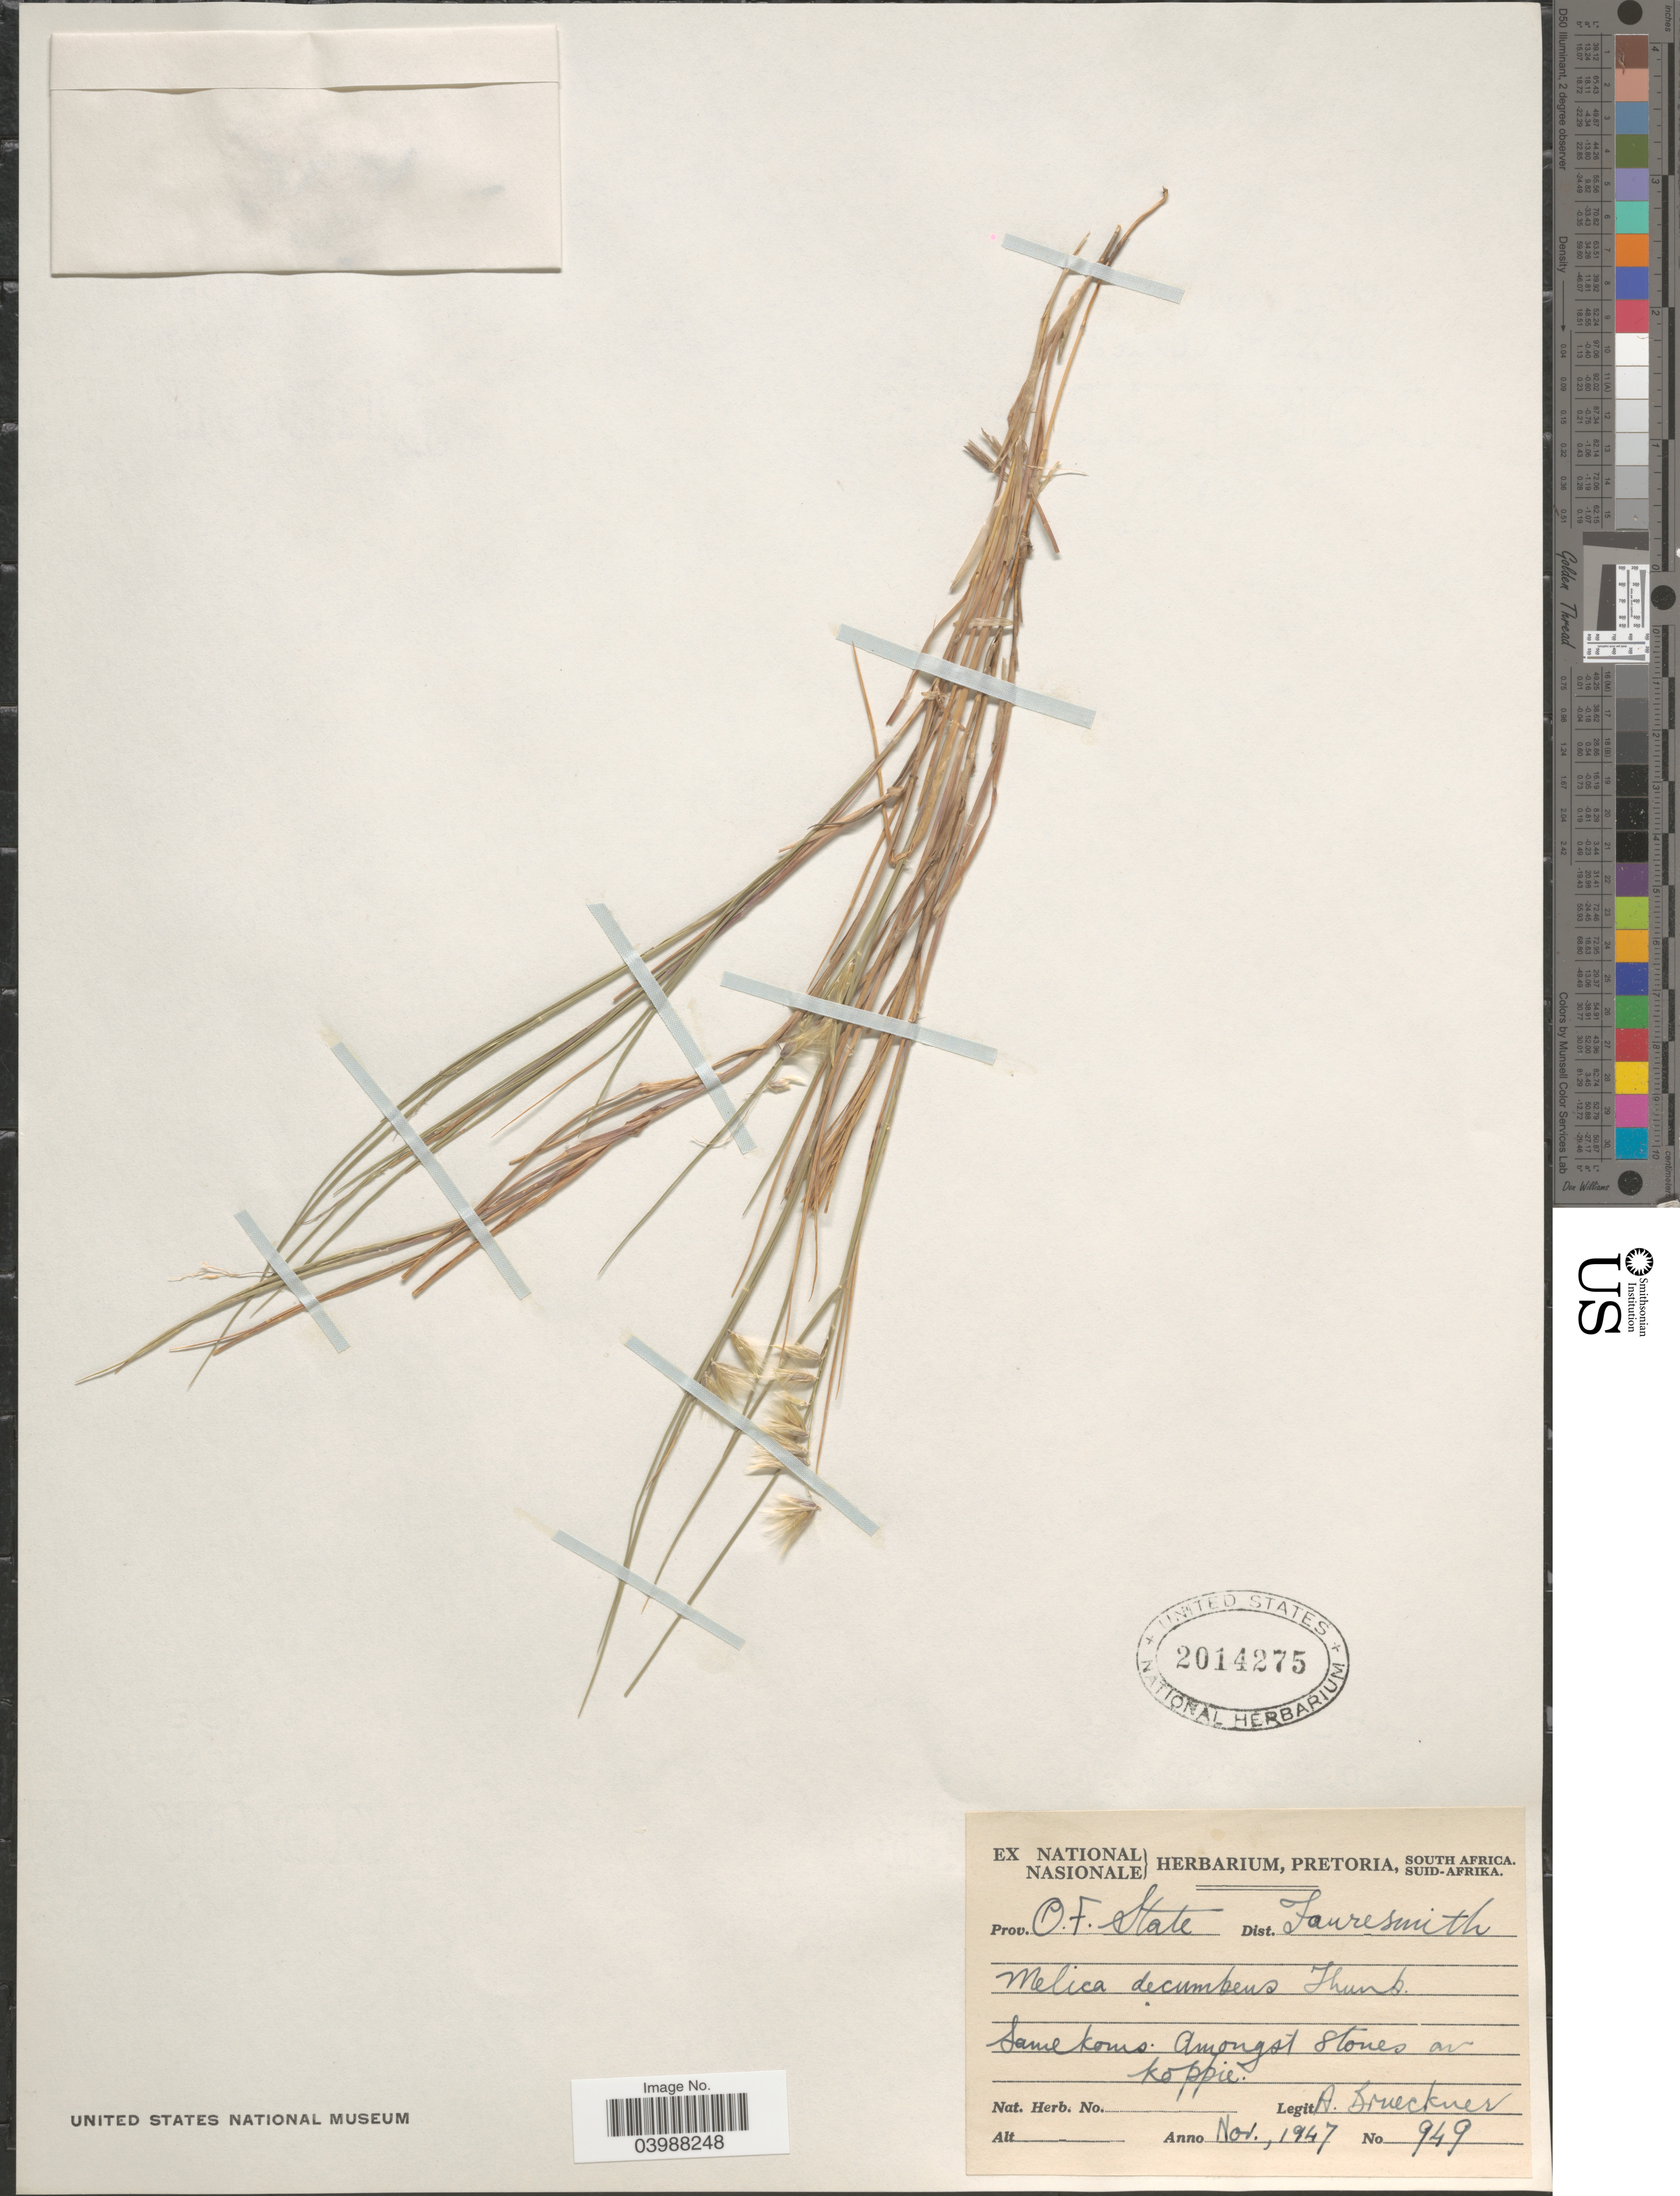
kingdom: Plantae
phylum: Tracheophyta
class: Liliopsida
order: Poales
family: Poaceae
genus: Melica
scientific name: Melica decumbens Papp, nom. illeg.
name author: Papp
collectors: A. Brueckner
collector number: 949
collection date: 1947-11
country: South Africa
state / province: Free State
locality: Prov. O.F. State. Dist. Fauresmith.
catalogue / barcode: US 2014275